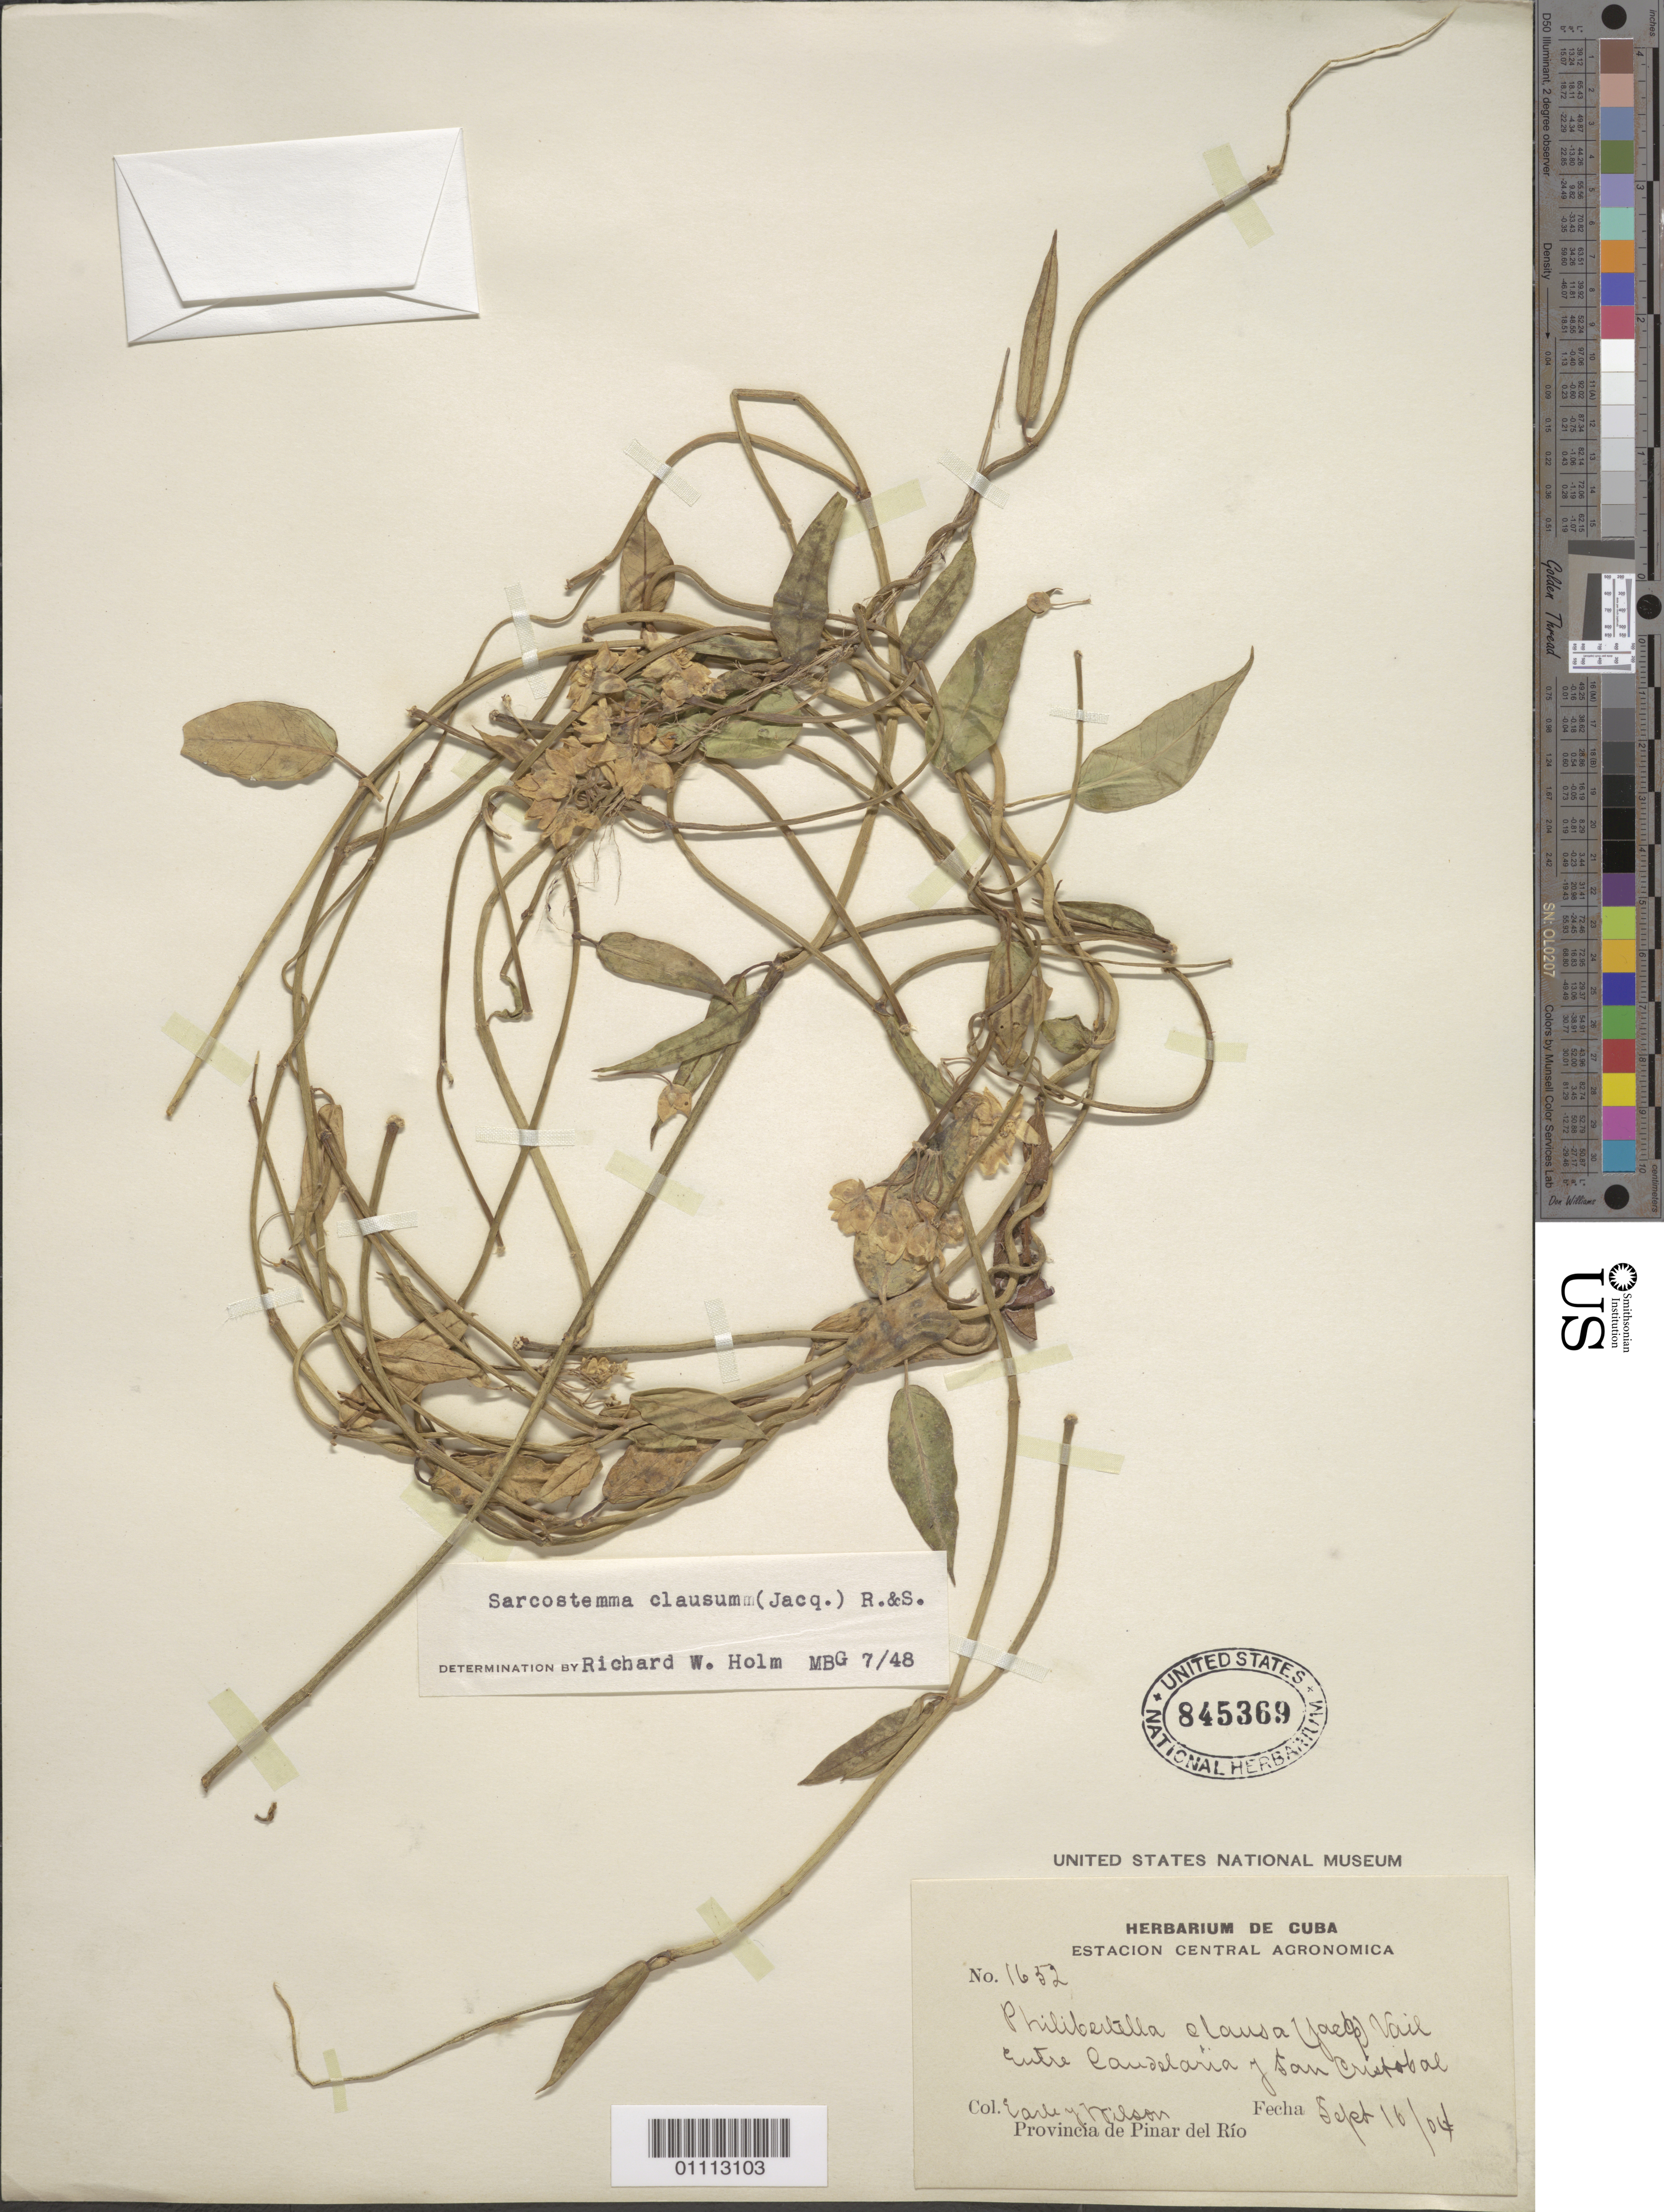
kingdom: Plantae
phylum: Tracheophyta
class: Magnoliopsida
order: Gentianales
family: Apocynaceae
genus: Sarcostemma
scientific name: Sarcostemma clausum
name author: (Jacq.) Schult.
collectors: -. Earle & -- Wilson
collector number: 1652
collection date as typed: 16 Sep 1904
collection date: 1904-09-16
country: Cuba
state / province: Pinar del Rio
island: Cuba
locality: Centre Caudolaria y San Cristobal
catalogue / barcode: US 845369